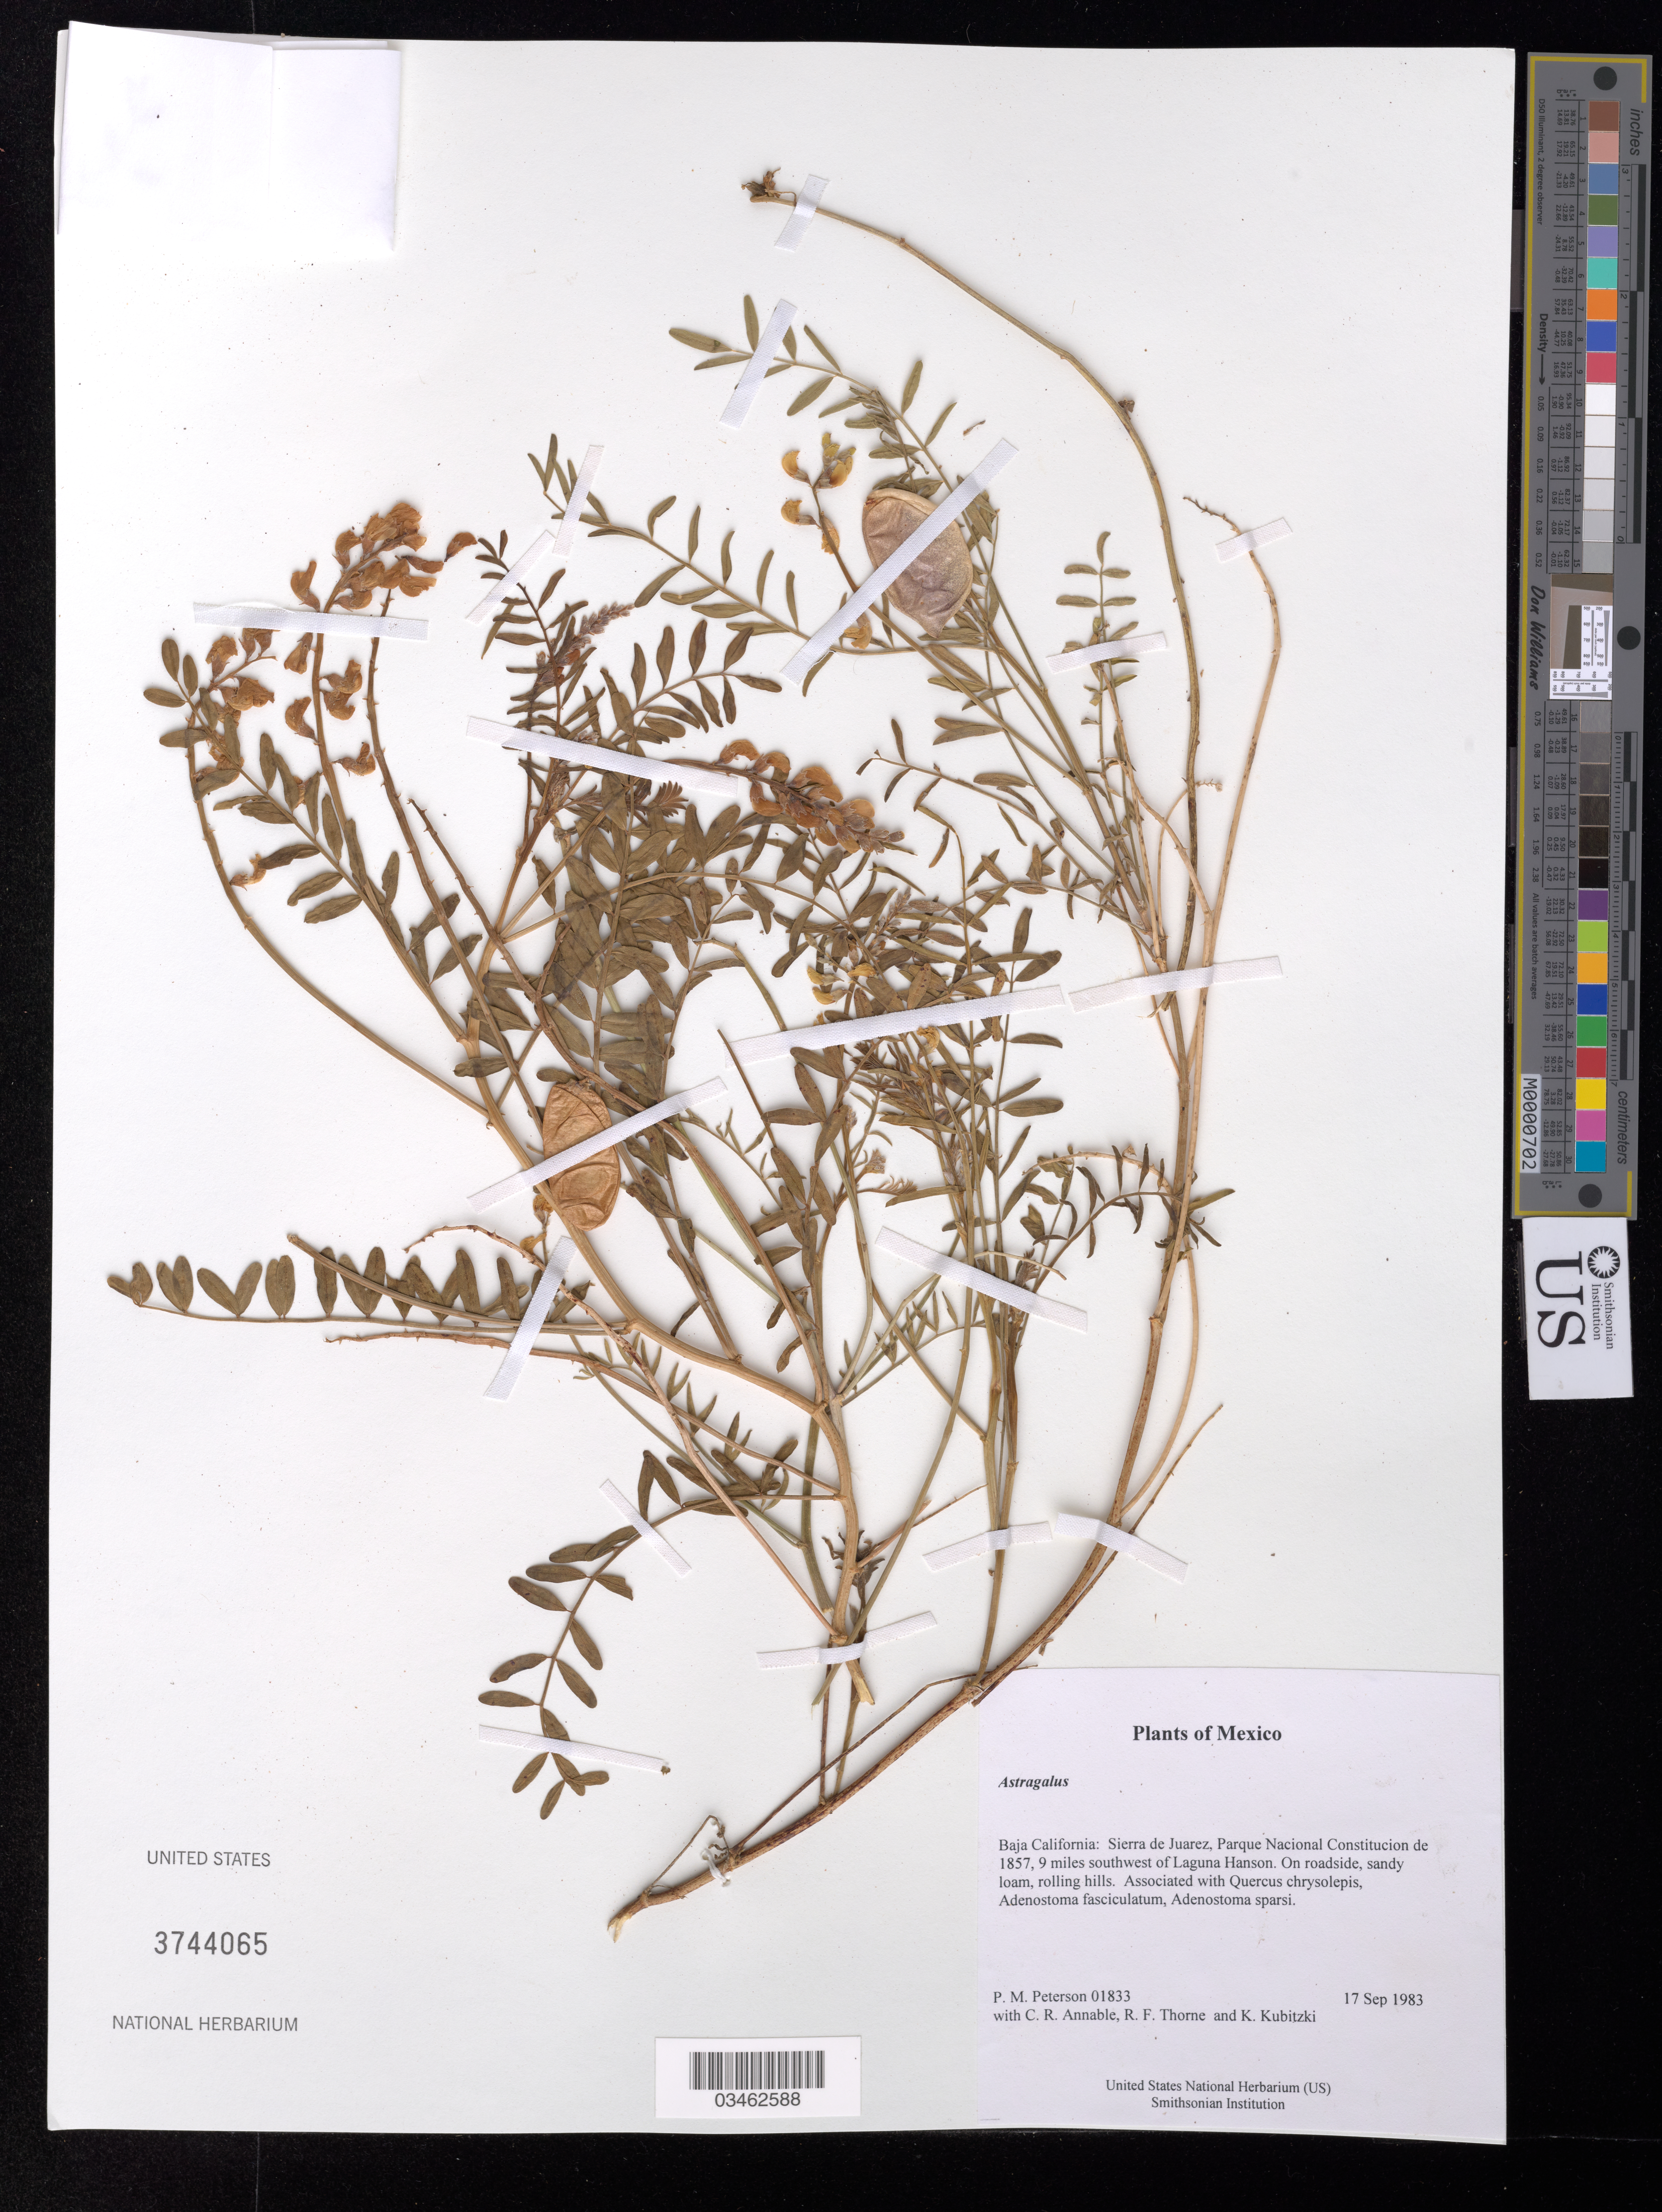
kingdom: Plantae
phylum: Tracheophyta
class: Magnoliopsida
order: Fabales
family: Fabaceae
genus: Astragalus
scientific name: Astragalus sp.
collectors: P. M. Peterson, C. R. Annable, R. F. Thorne & K. Kubitzki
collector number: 01833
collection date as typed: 17 Sep 1983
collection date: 1983-09-17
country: Mexico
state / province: Baja California Norte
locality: Sierra de Juarez, Parque Nacional Constitucion de 1857, 9 miles southwest of Laguna Hanson.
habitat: On roadside, sandy loam, rolling hills. Associated with Quercus chrysolepis, Adenostoma fasciculatum, Adenostoma sparsi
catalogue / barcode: US 3744065